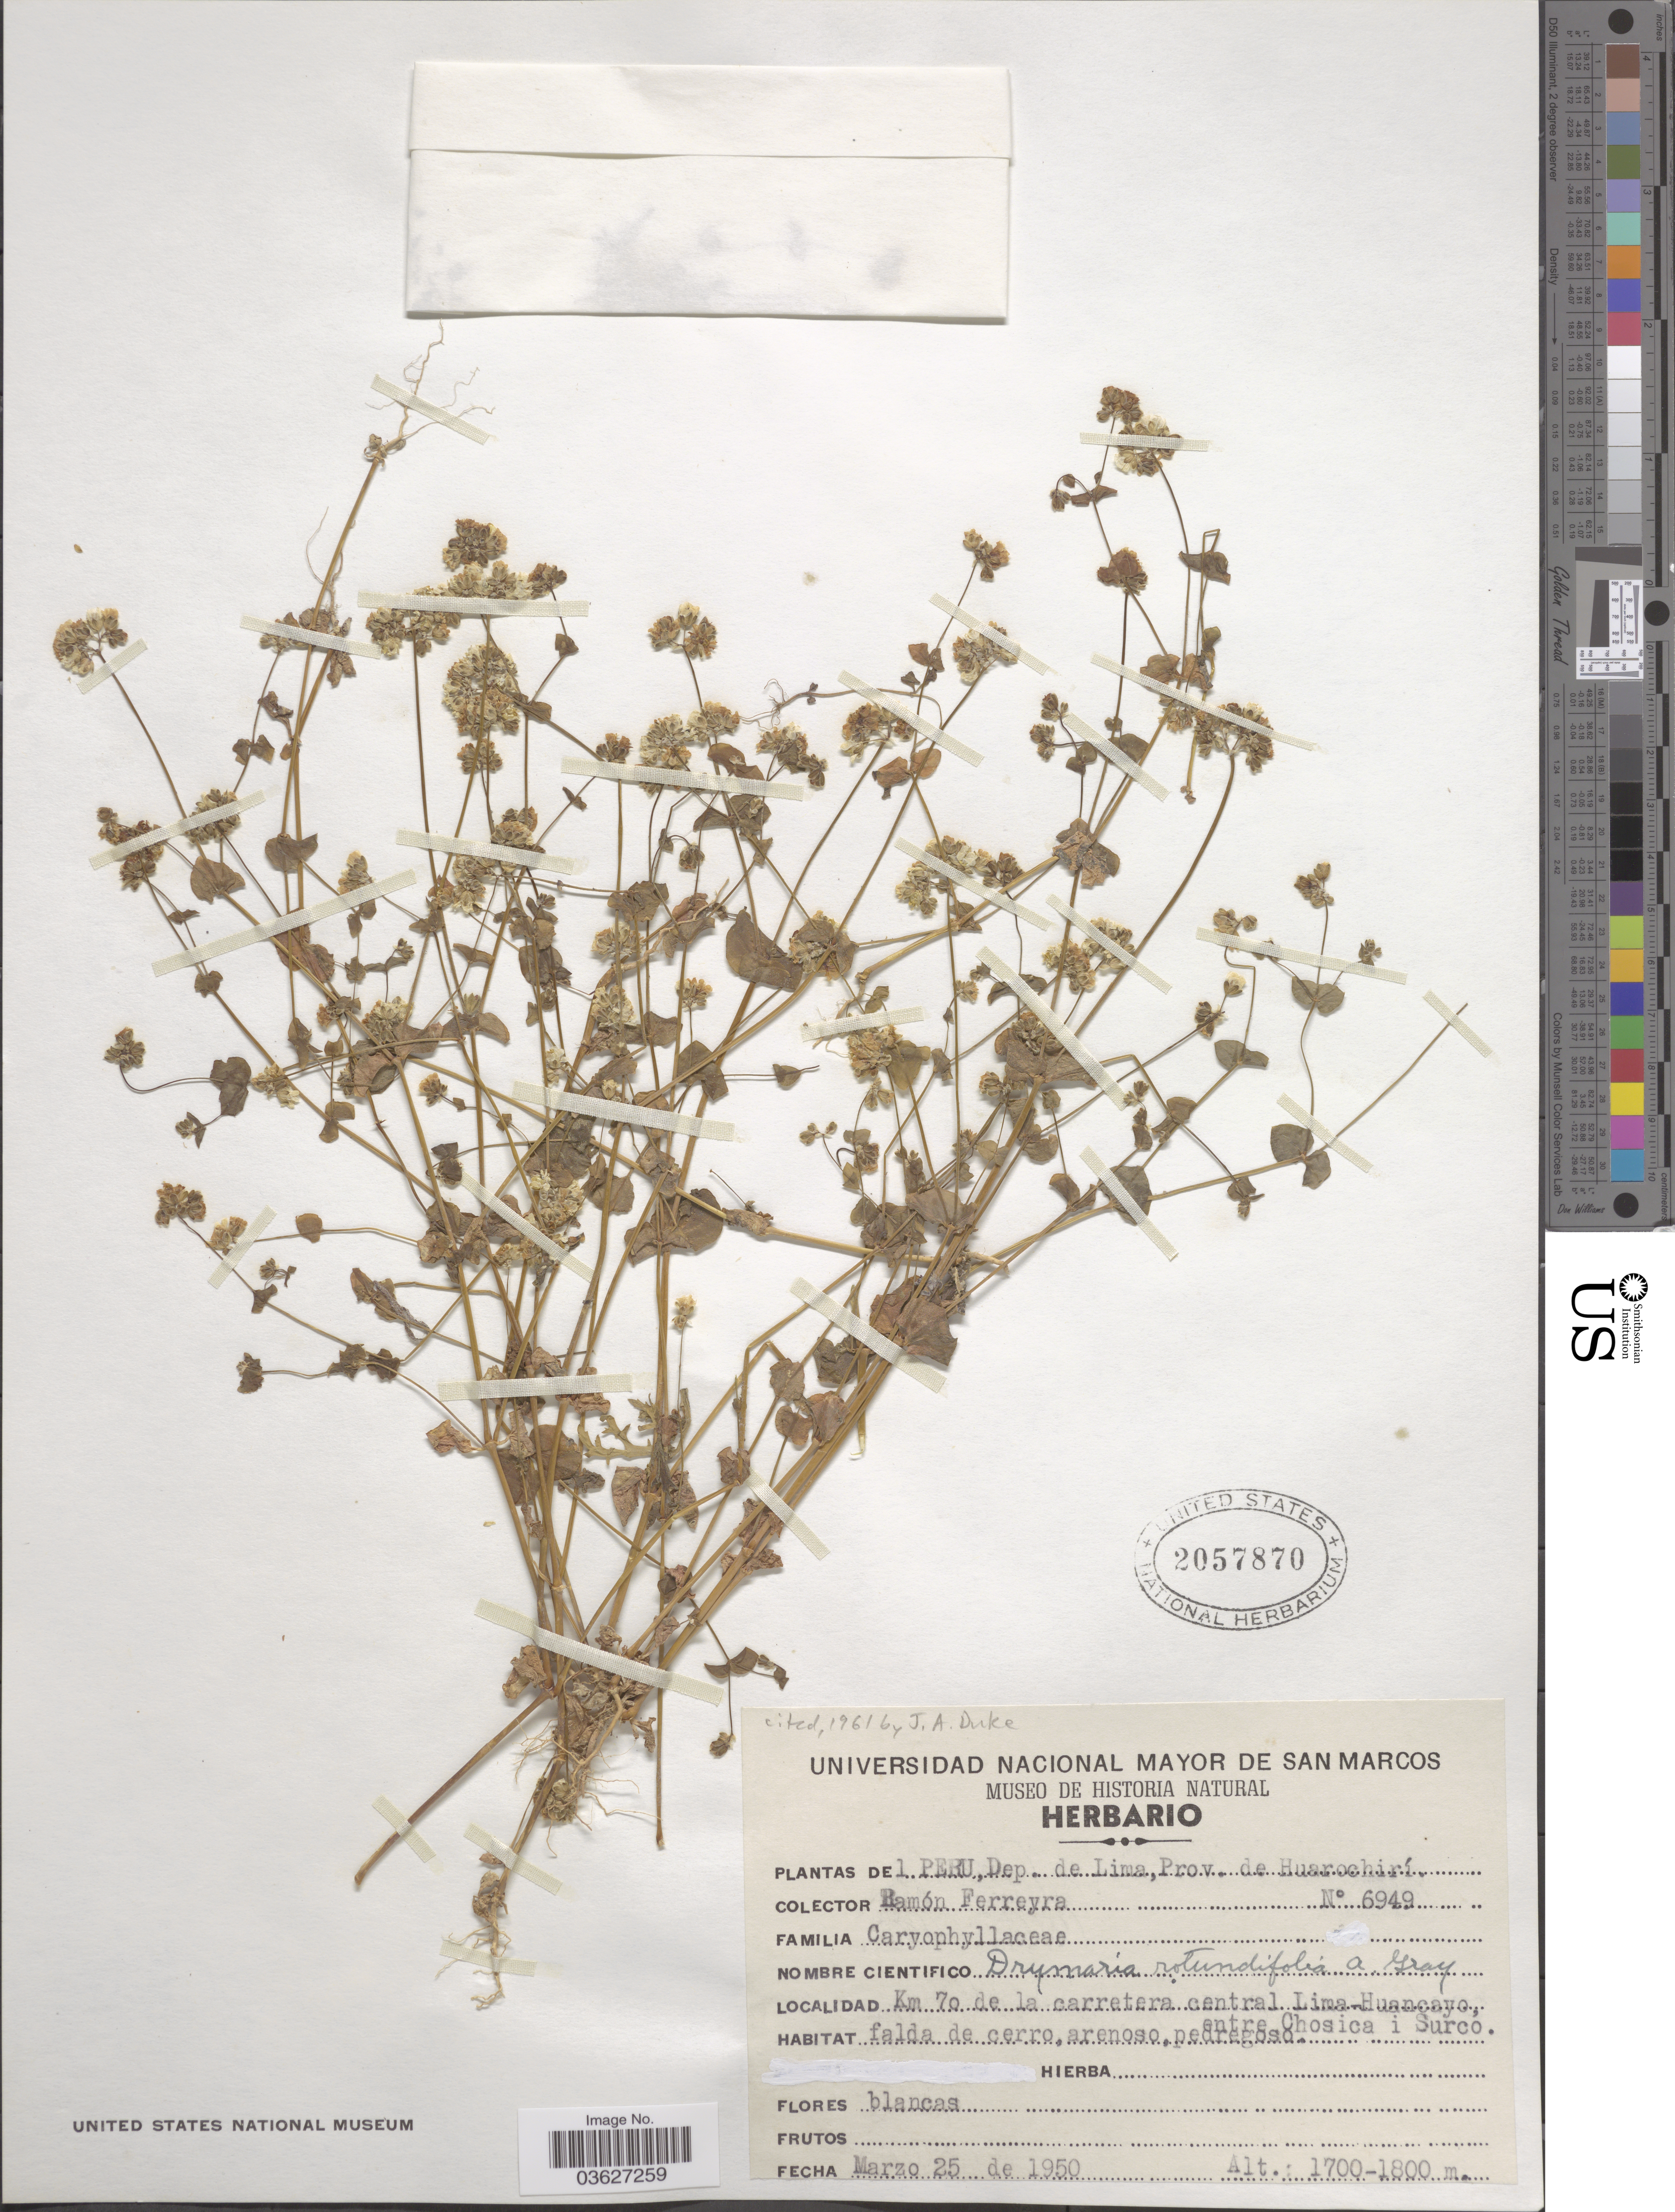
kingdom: Plantae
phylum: Tracheophyta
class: Magnoliopsida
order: Caryophyllales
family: Caryophyllaceae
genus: Drymaria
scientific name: Drymaria rotundifolia var. rotundifolia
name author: A. Gray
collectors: R. A. Ferreyra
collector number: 6949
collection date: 1950-03-25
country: Peru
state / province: Lima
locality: Dep. de Lima, Prov. de Huarochirí. Km 70 de la carretera central Lima-Huancayo, entre Chosica i Surco.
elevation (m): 1700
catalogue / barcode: US 2057870